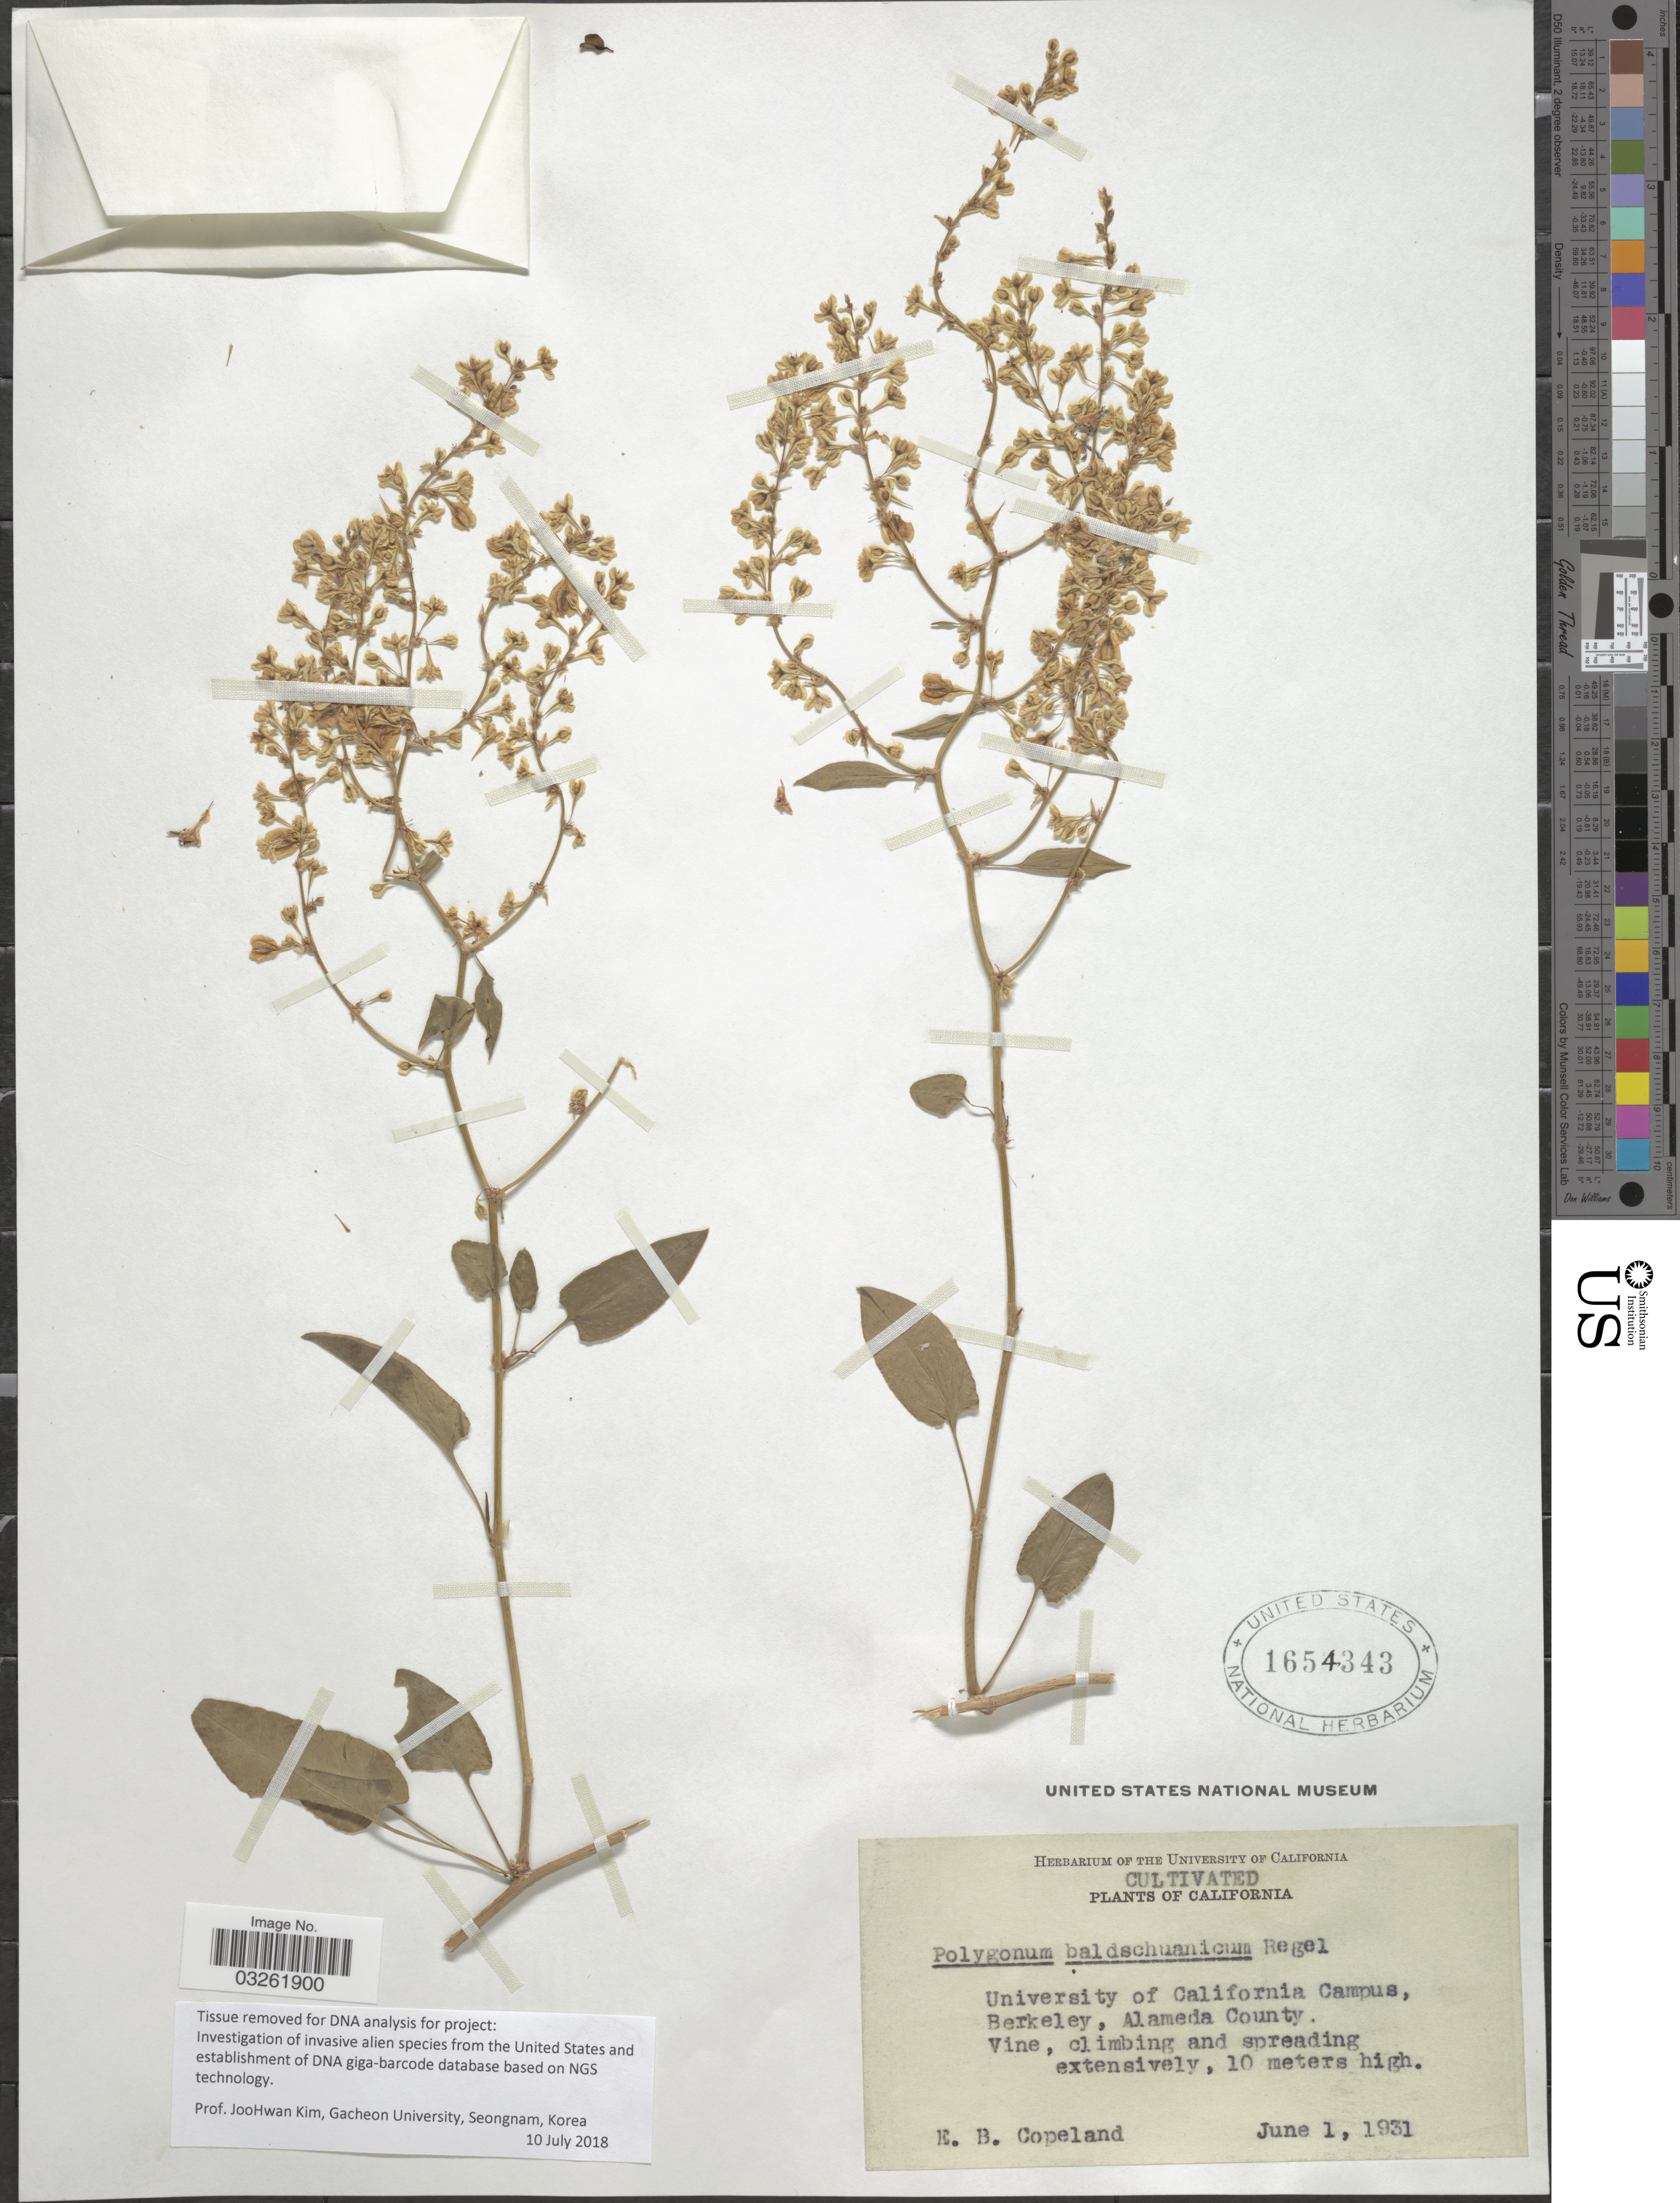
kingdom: Plantae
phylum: Tracheophyta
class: Magnoliopsida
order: Caryophyllales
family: Polygonaceae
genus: Fallopia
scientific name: Fallopia baldschuanica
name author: (Regel) Holub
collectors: E. B. Copeland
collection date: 1931-06-01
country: United States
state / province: California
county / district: Alameda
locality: University of California Campus, Berkeley, Alameda County.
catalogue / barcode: US 1654343